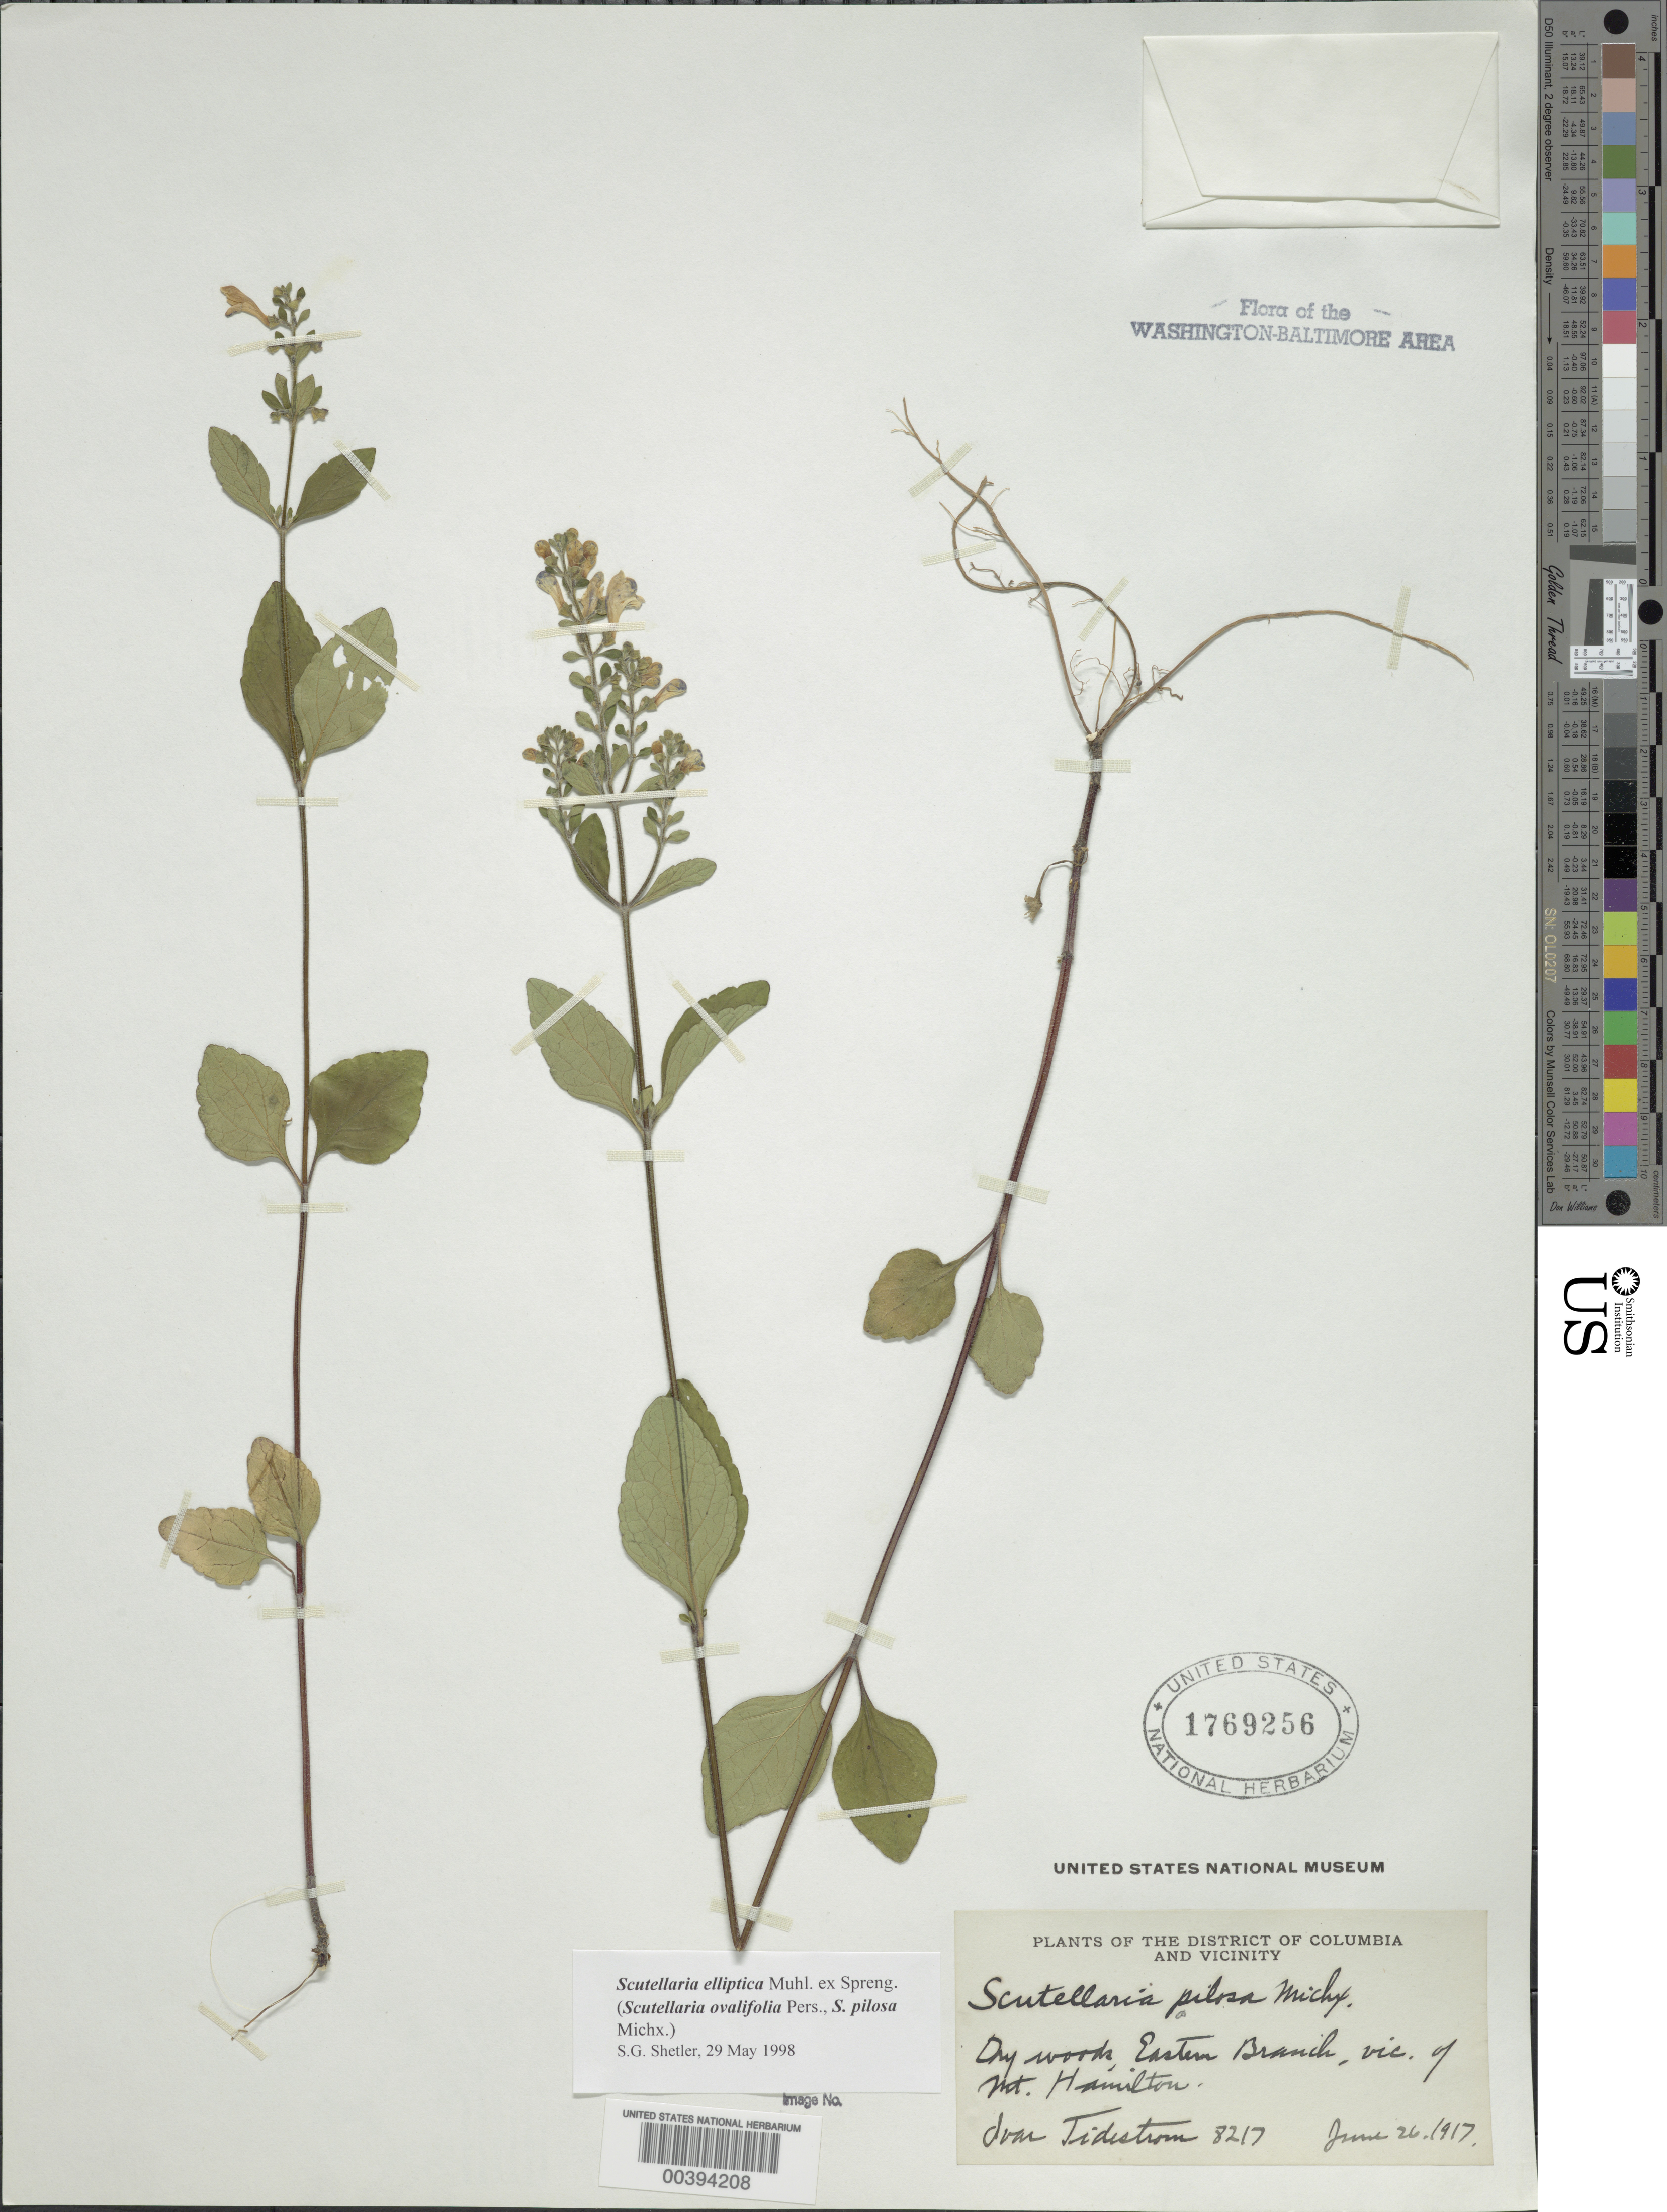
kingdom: Plantae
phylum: Tracheophyta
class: Magnoliopsida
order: Lamiales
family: Lamiaceae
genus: Scutellaria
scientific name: Scutellaria elliptica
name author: Muhl.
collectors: I. F. Tidestrom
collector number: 8217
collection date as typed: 26 Jun 1917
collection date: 1917-06-26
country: United States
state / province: District of Columbia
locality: Eastern Branch, Mount Hamilton vicinity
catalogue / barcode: US 1769256